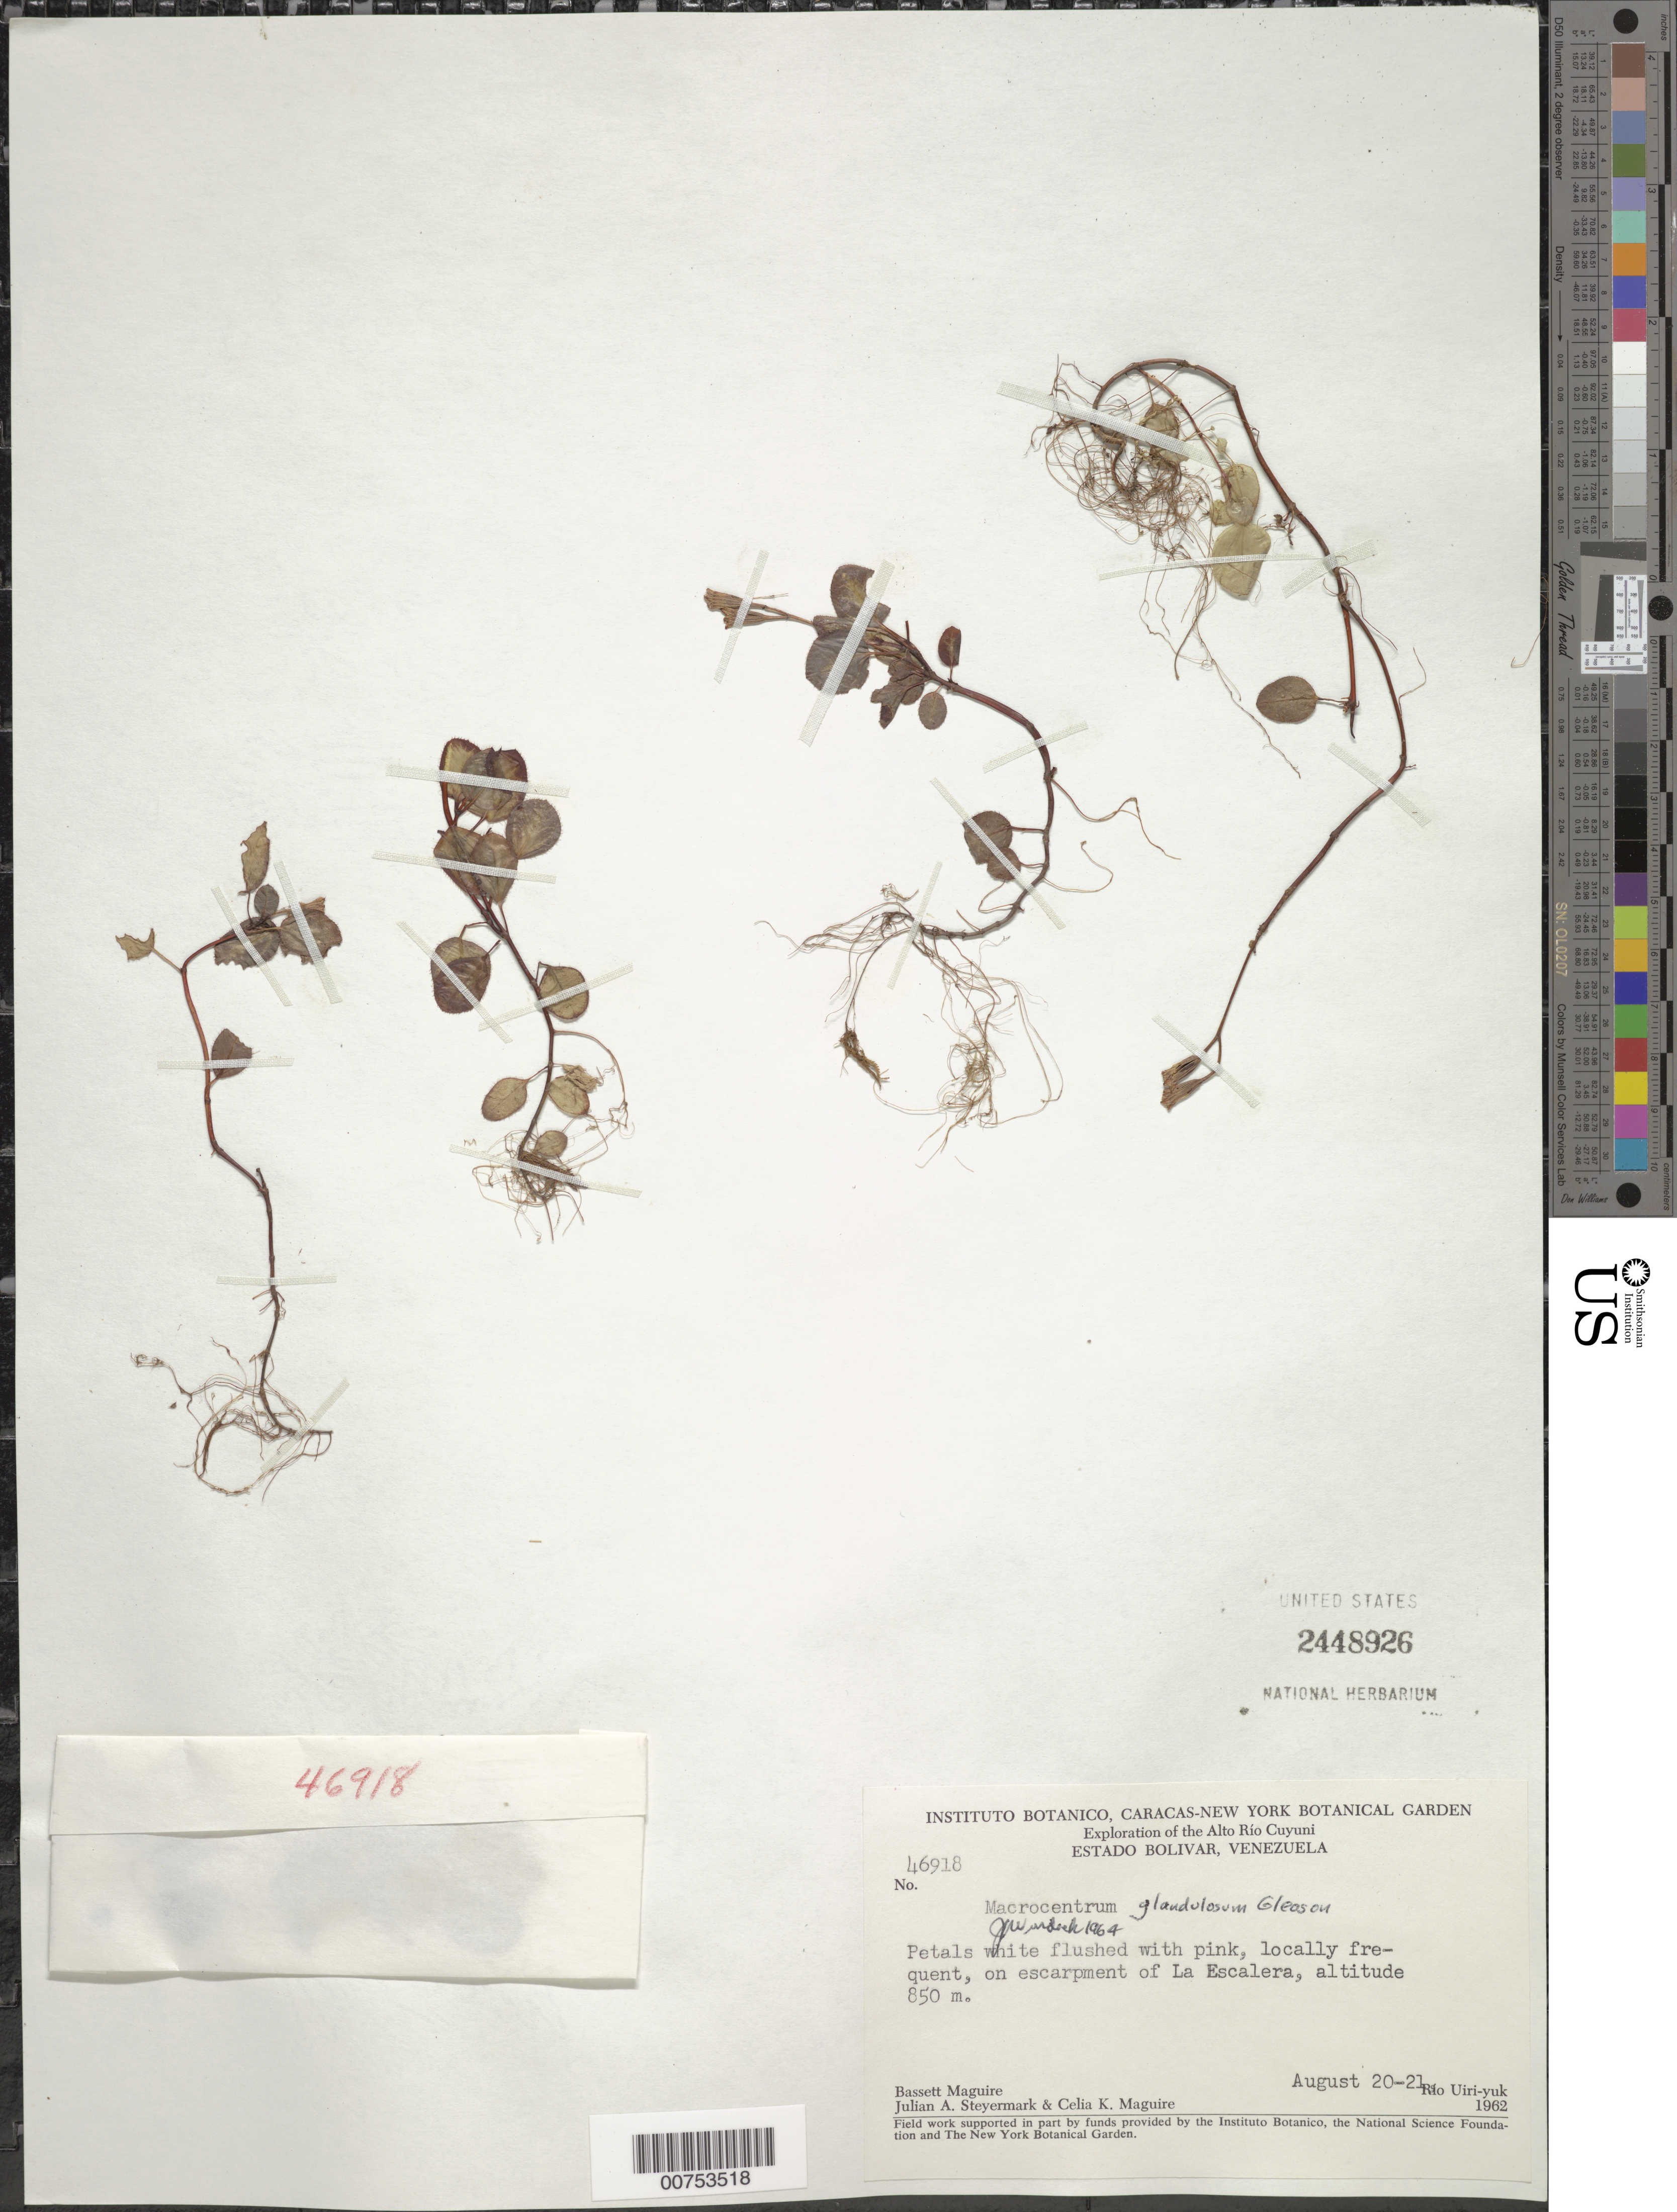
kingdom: Plantae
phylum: Tracheophyta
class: Magnoliopsida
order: Myrtales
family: Melastomataceae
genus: Salpinga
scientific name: Salpinga glandulosa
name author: (Gleason) Wurdack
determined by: Wurdack, John J., (US), US (UNITED STATES)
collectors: B. Maguire, C. K. Maguire & J. Steyermark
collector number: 46918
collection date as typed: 20-Aug-62 to 21-Aug-62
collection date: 1962-08-20/1962-08-21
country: Venezuela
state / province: Bolívar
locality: Alto Río Cuyuni, Río Uiri-yuk, La Escalera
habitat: Escarpment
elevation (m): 850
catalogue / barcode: US 2448926